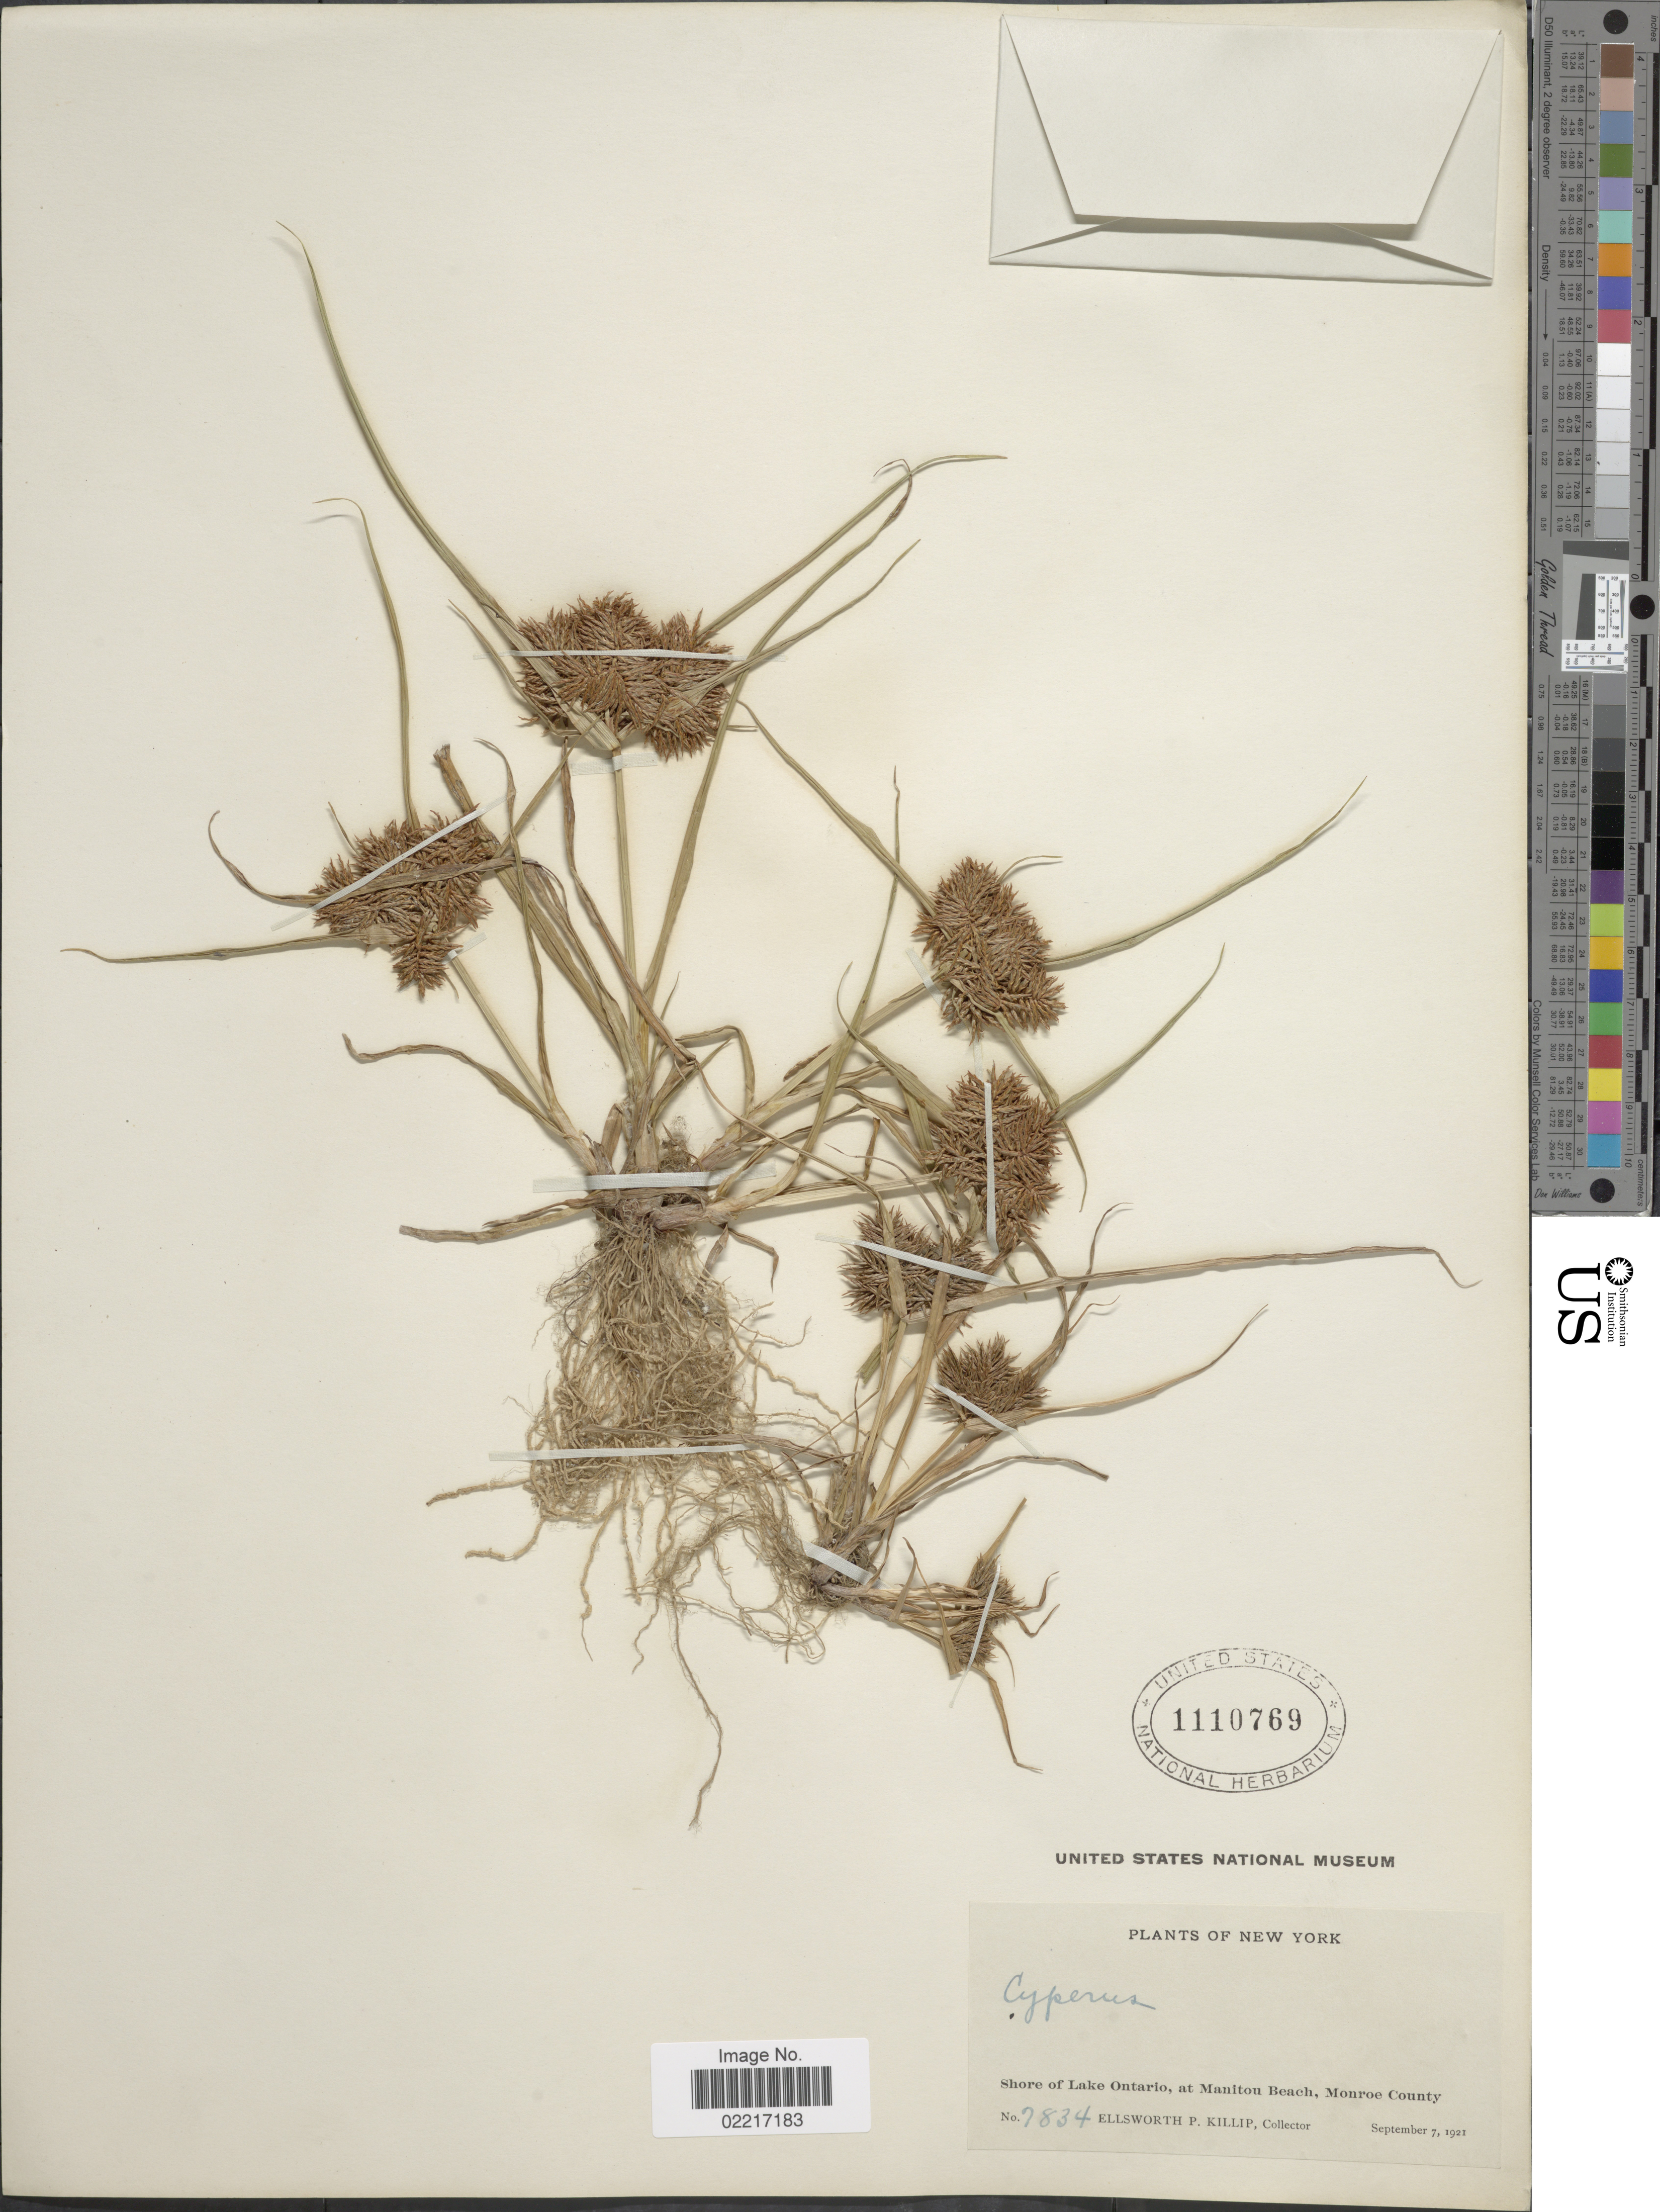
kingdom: Plantae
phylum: Tracheophyta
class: Liliopsida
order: Poales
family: Cyperaceae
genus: Cyperus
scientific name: Cyperus odoratus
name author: L.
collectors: E. P. Killip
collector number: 7834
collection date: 1921-09-07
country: United States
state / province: New York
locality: Shore of Lake Ontario, at Manitau Beach, Monroe County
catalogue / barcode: US 1110769